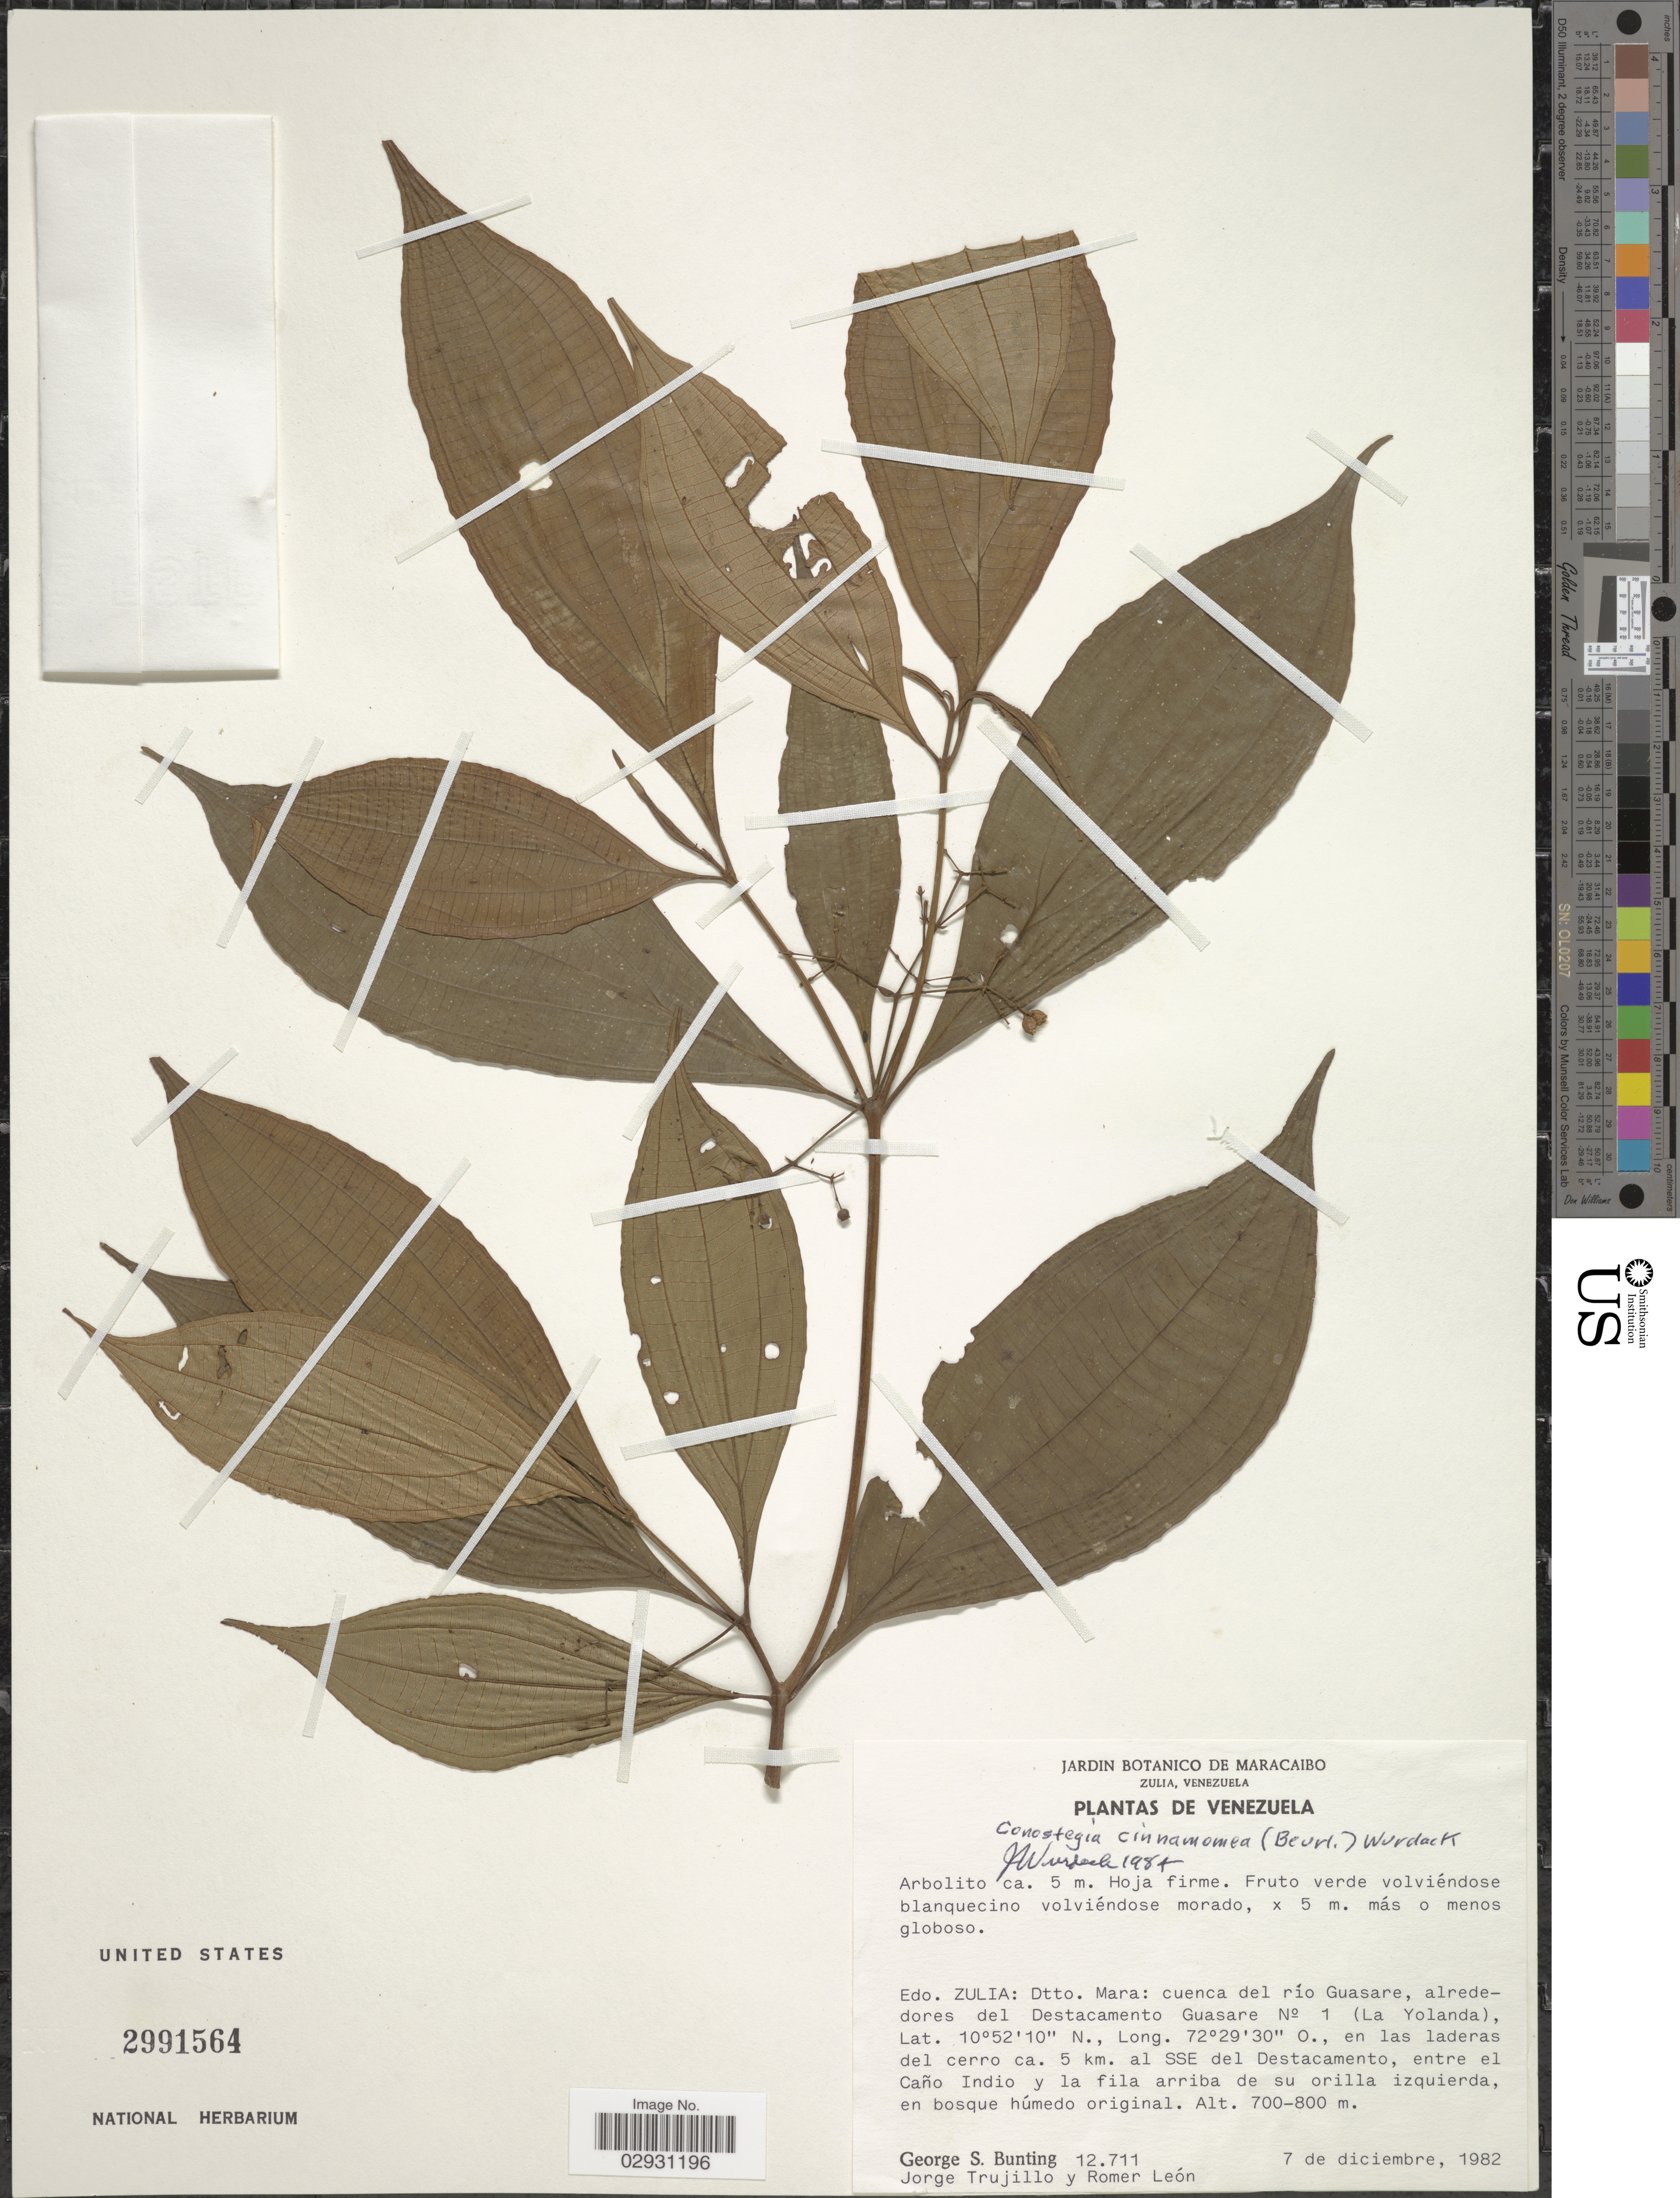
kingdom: Plantae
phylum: Tracheophyta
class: Magnoliopsida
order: Myrtales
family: Melastomataceae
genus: Conostegia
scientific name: Conostegia cinnamomea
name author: (Beurl.) Cogn.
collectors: G. S. Bunting, J. Trujillo & R. León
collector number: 12711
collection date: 1982-12-07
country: Venezuela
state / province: Zulia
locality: Dtto. Mara: cuenca del río Guasare, alrededores del Destacamento Guasare N° 1 (La Yolanda), en las laderas del cerro ca. 5 km. al SSE del Destacamento, entre el Caño Indio y la fila arriba de su orilla izquierda.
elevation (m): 700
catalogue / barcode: US 2991564